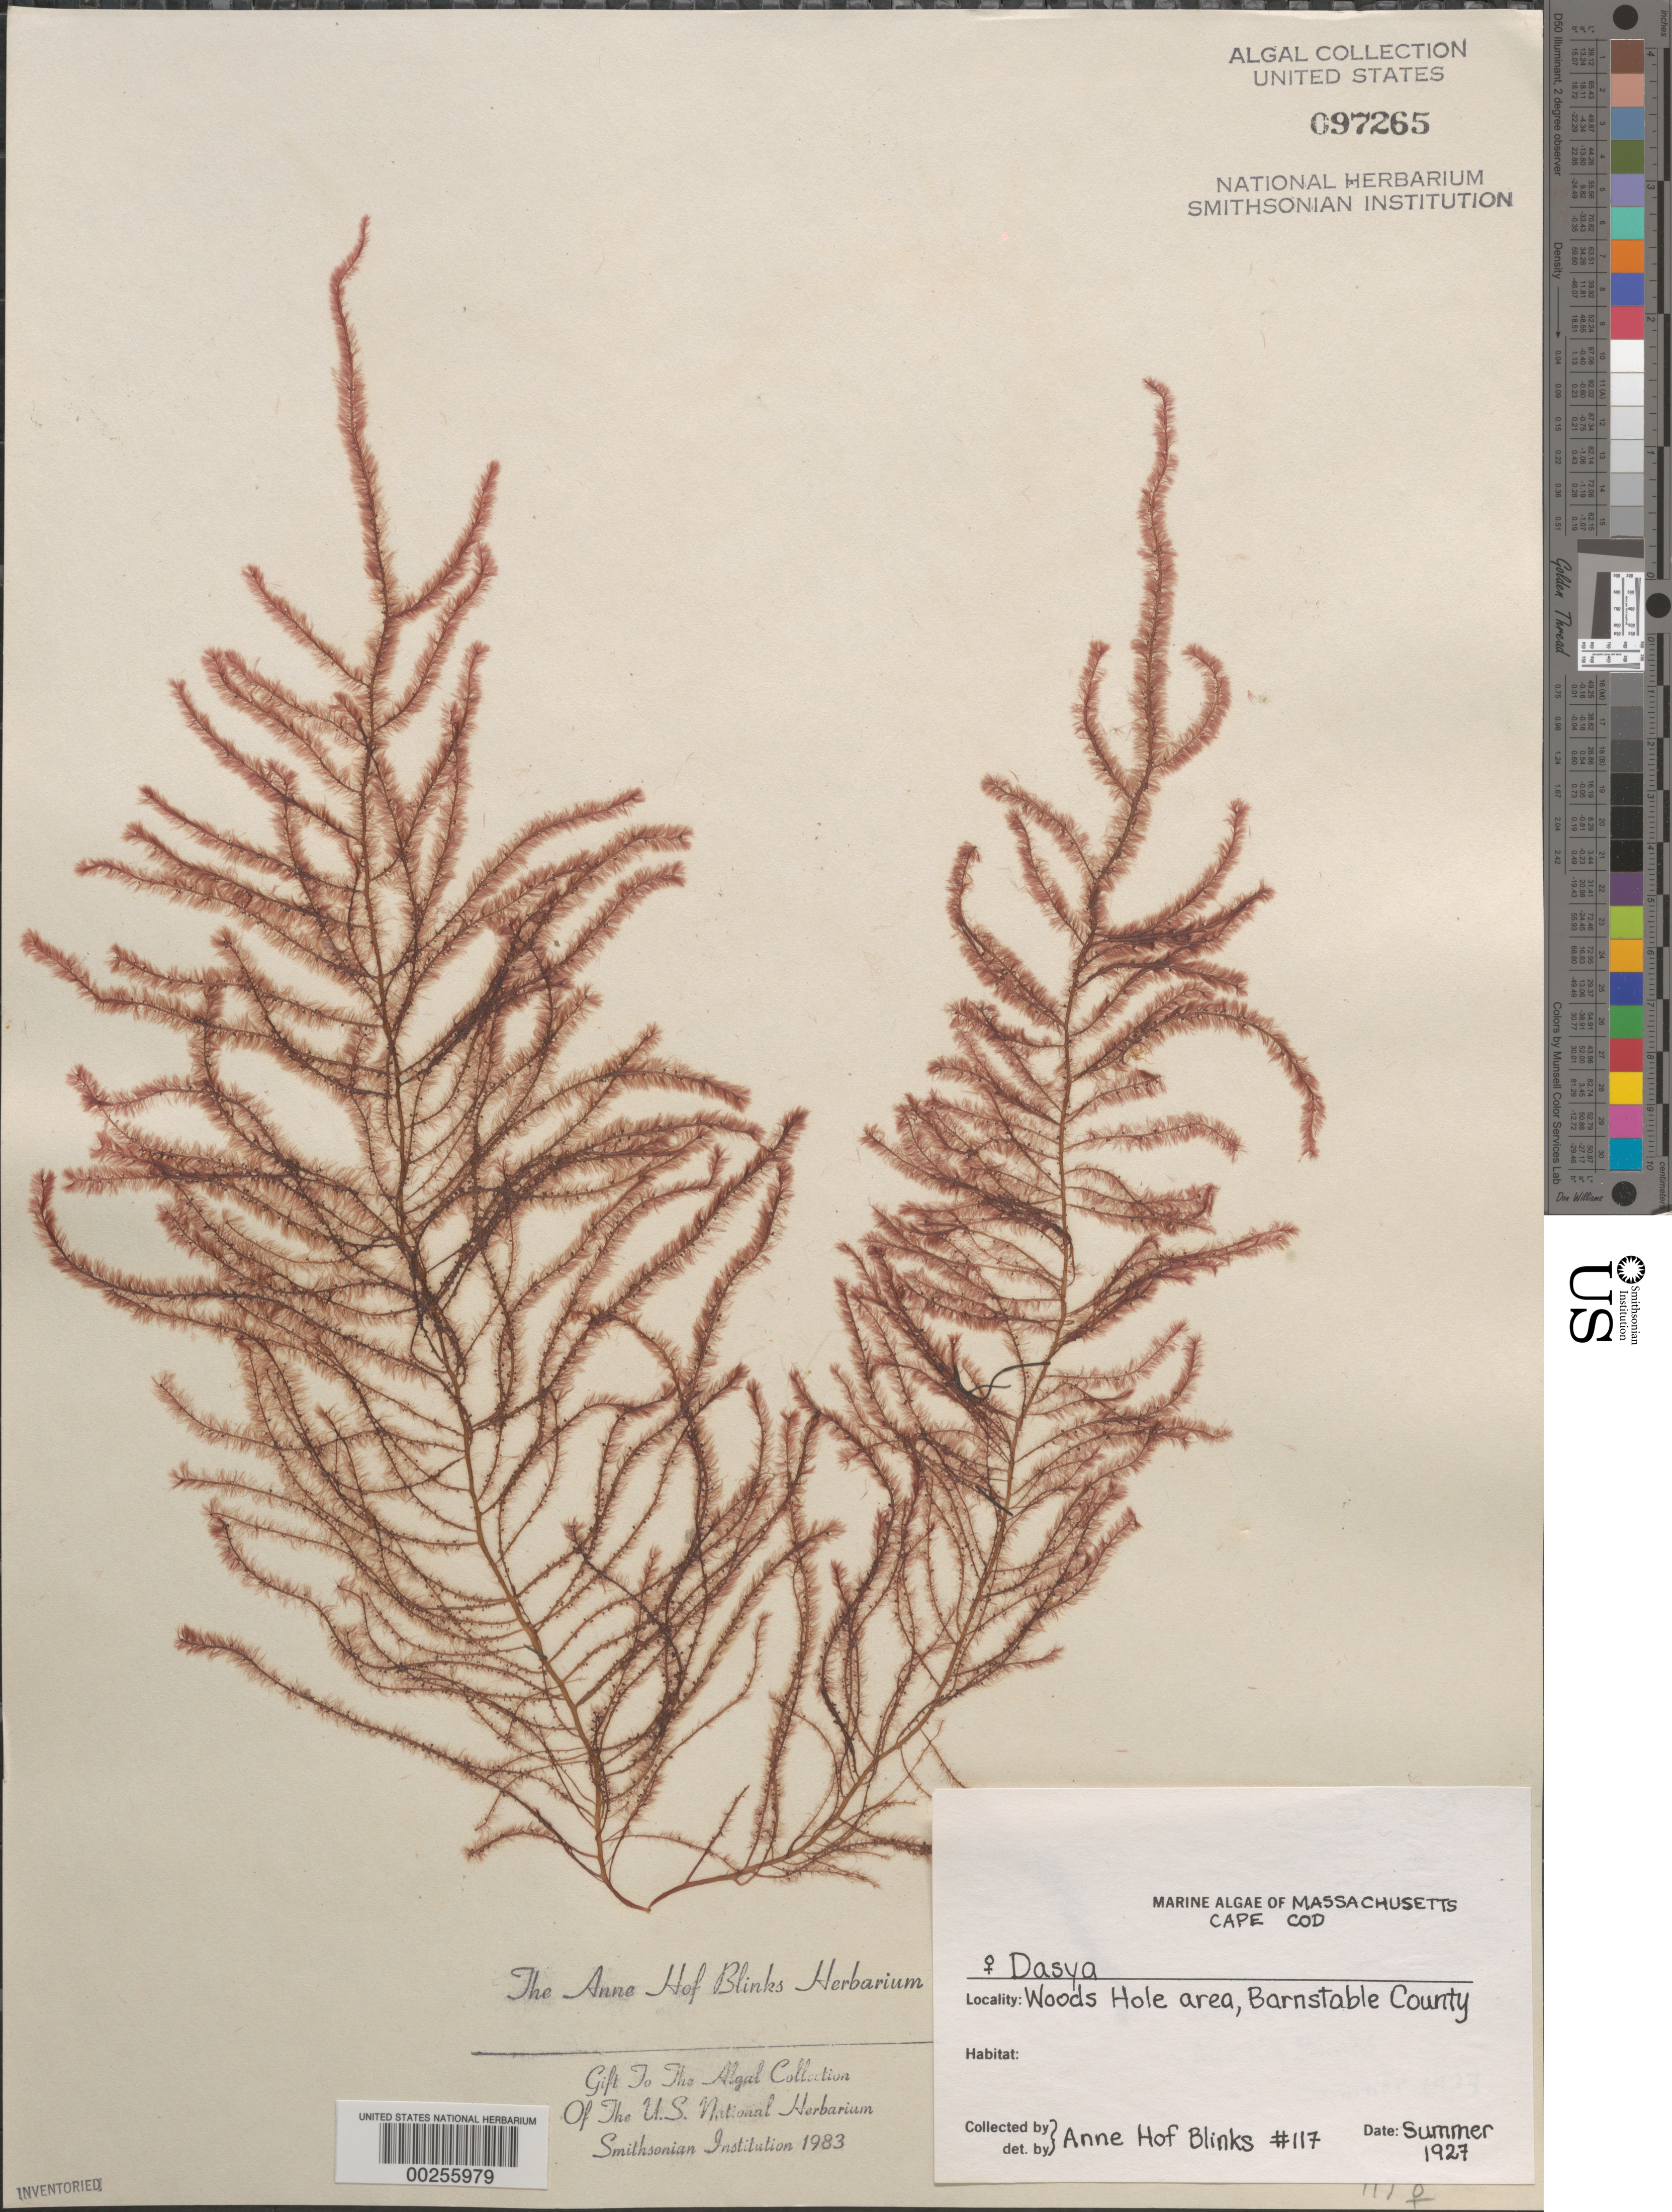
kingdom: Plantae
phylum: Rhodophyta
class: Florideophyceae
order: Ceramiales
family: Dasyaceae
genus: Dasya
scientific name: Dasya sp.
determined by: Blinks, Anne Hof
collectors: A. Blinks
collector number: Ahb 117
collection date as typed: Sum 1927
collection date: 1927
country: United States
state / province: Massachusetts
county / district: Barnstable County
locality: Woods Hole area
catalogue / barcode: US 97265